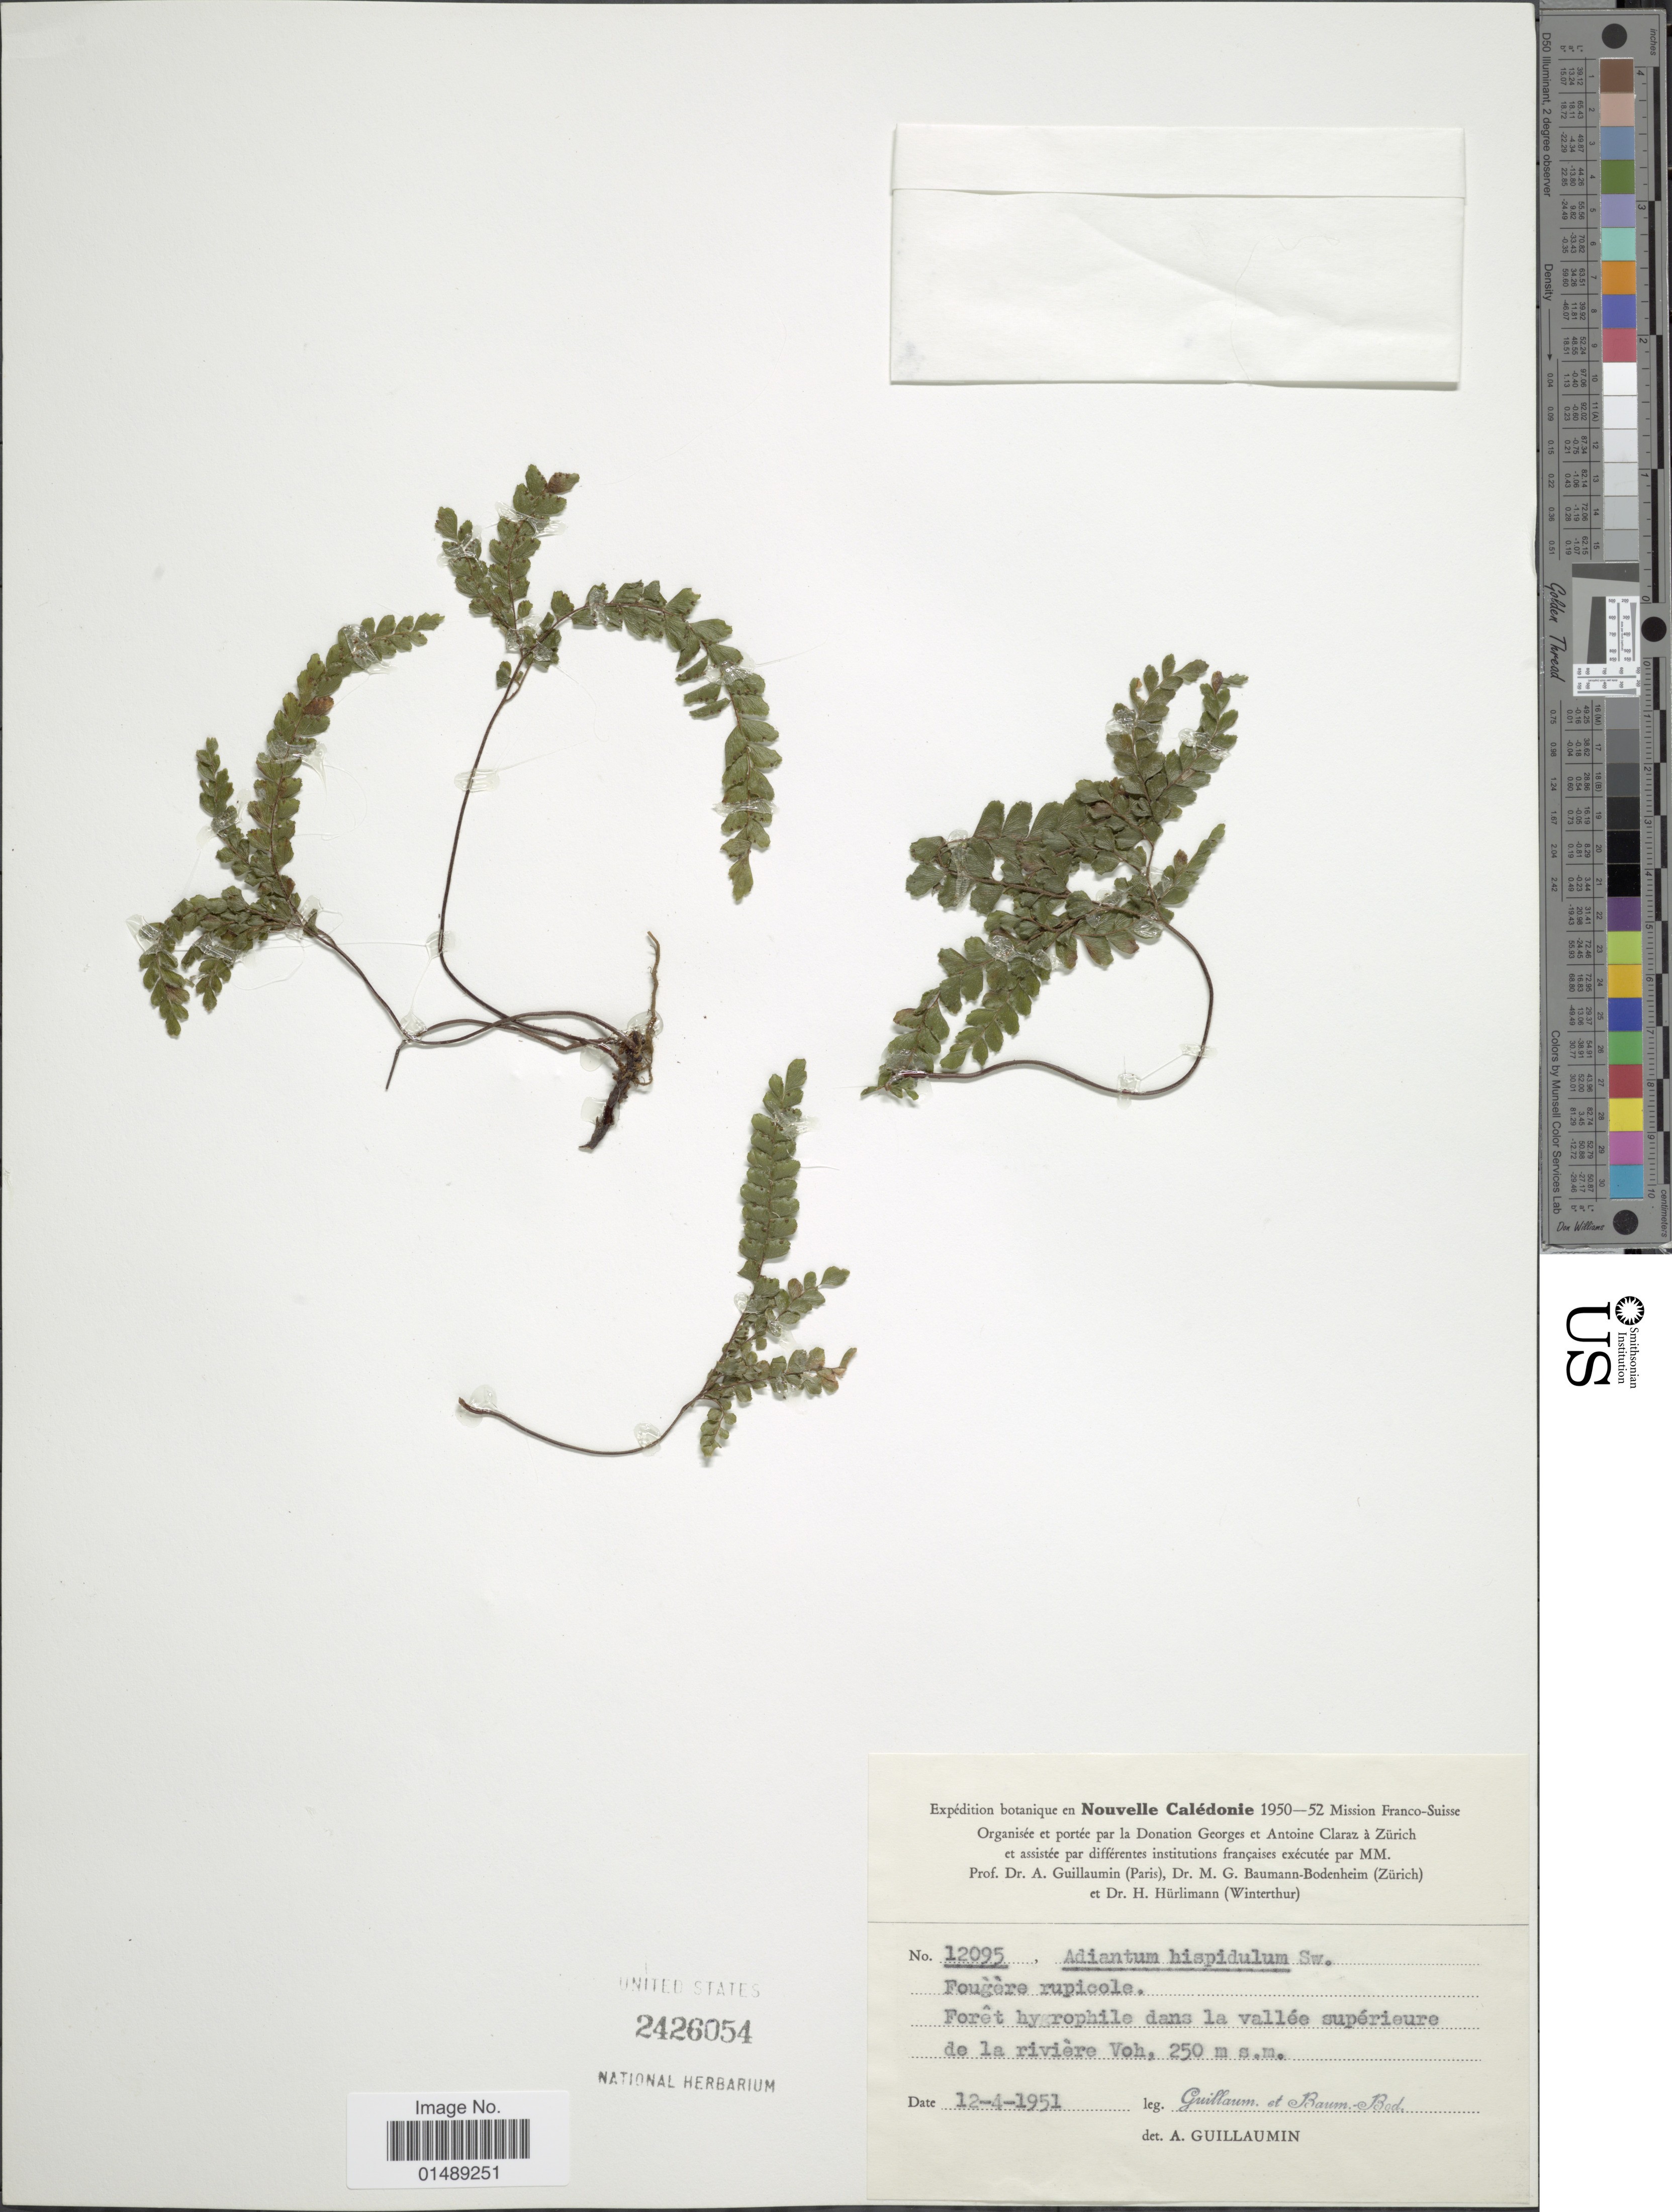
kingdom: Plantae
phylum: Tracheophyta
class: Polypodiopsida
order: Polypodiales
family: Pteridaceae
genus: Adiantum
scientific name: Adiantum hispidulum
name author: Sw.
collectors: A. Guillaumin & M. G. Baumann-Bodenheim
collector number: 12095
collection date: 1951-04-12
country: New Caledonia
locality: New Caledonia, Fougere rupicole, Foret bygrophile dans la vallee superieure de la riviere Voh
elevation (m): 250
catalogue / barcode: US 2426054